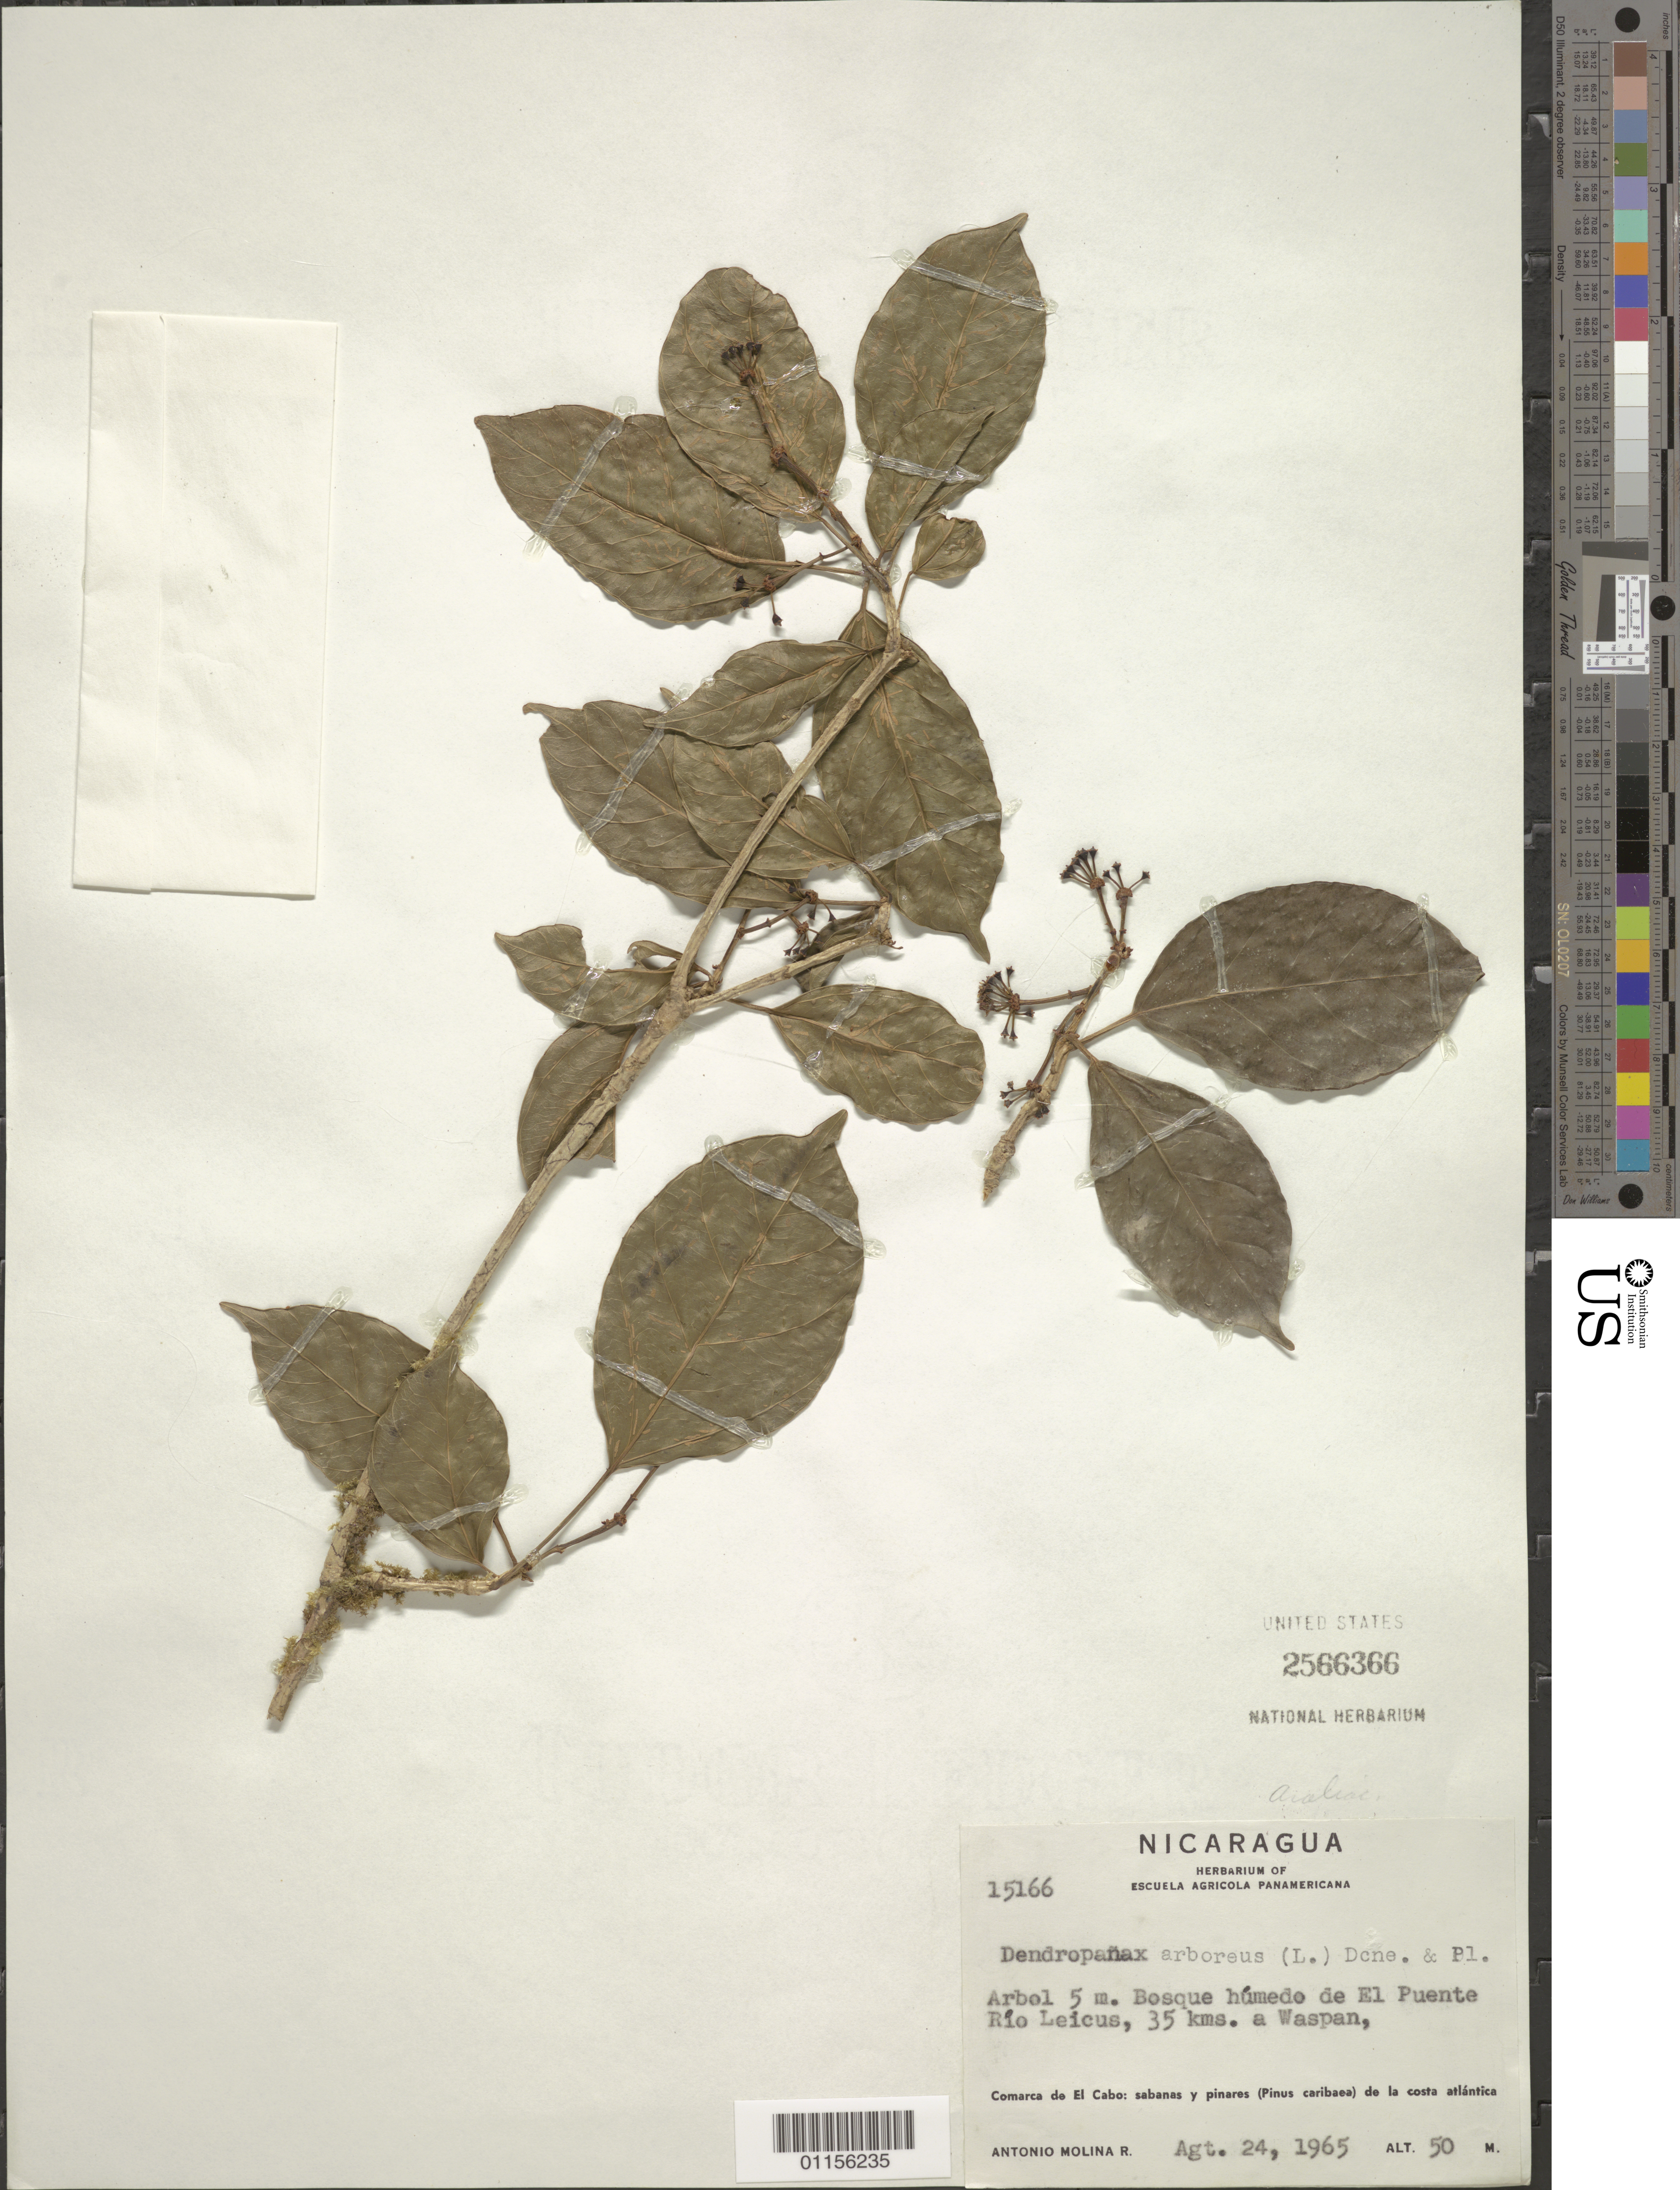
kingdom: Plantae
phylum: Tracheophyta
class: Magnoliopsida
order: Apiales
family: Araliaceae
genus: Dendropanax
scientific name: Dendropanax arboreus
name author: (L.) Decne. & Planch.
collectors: A. Molina R.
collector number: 15166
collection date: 1965-08-24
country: Nicaragua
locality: El Puente Rio Leicus, 35 km a Waspan, Comarca de El Cabo.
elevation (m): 50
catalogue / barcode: US 2566366